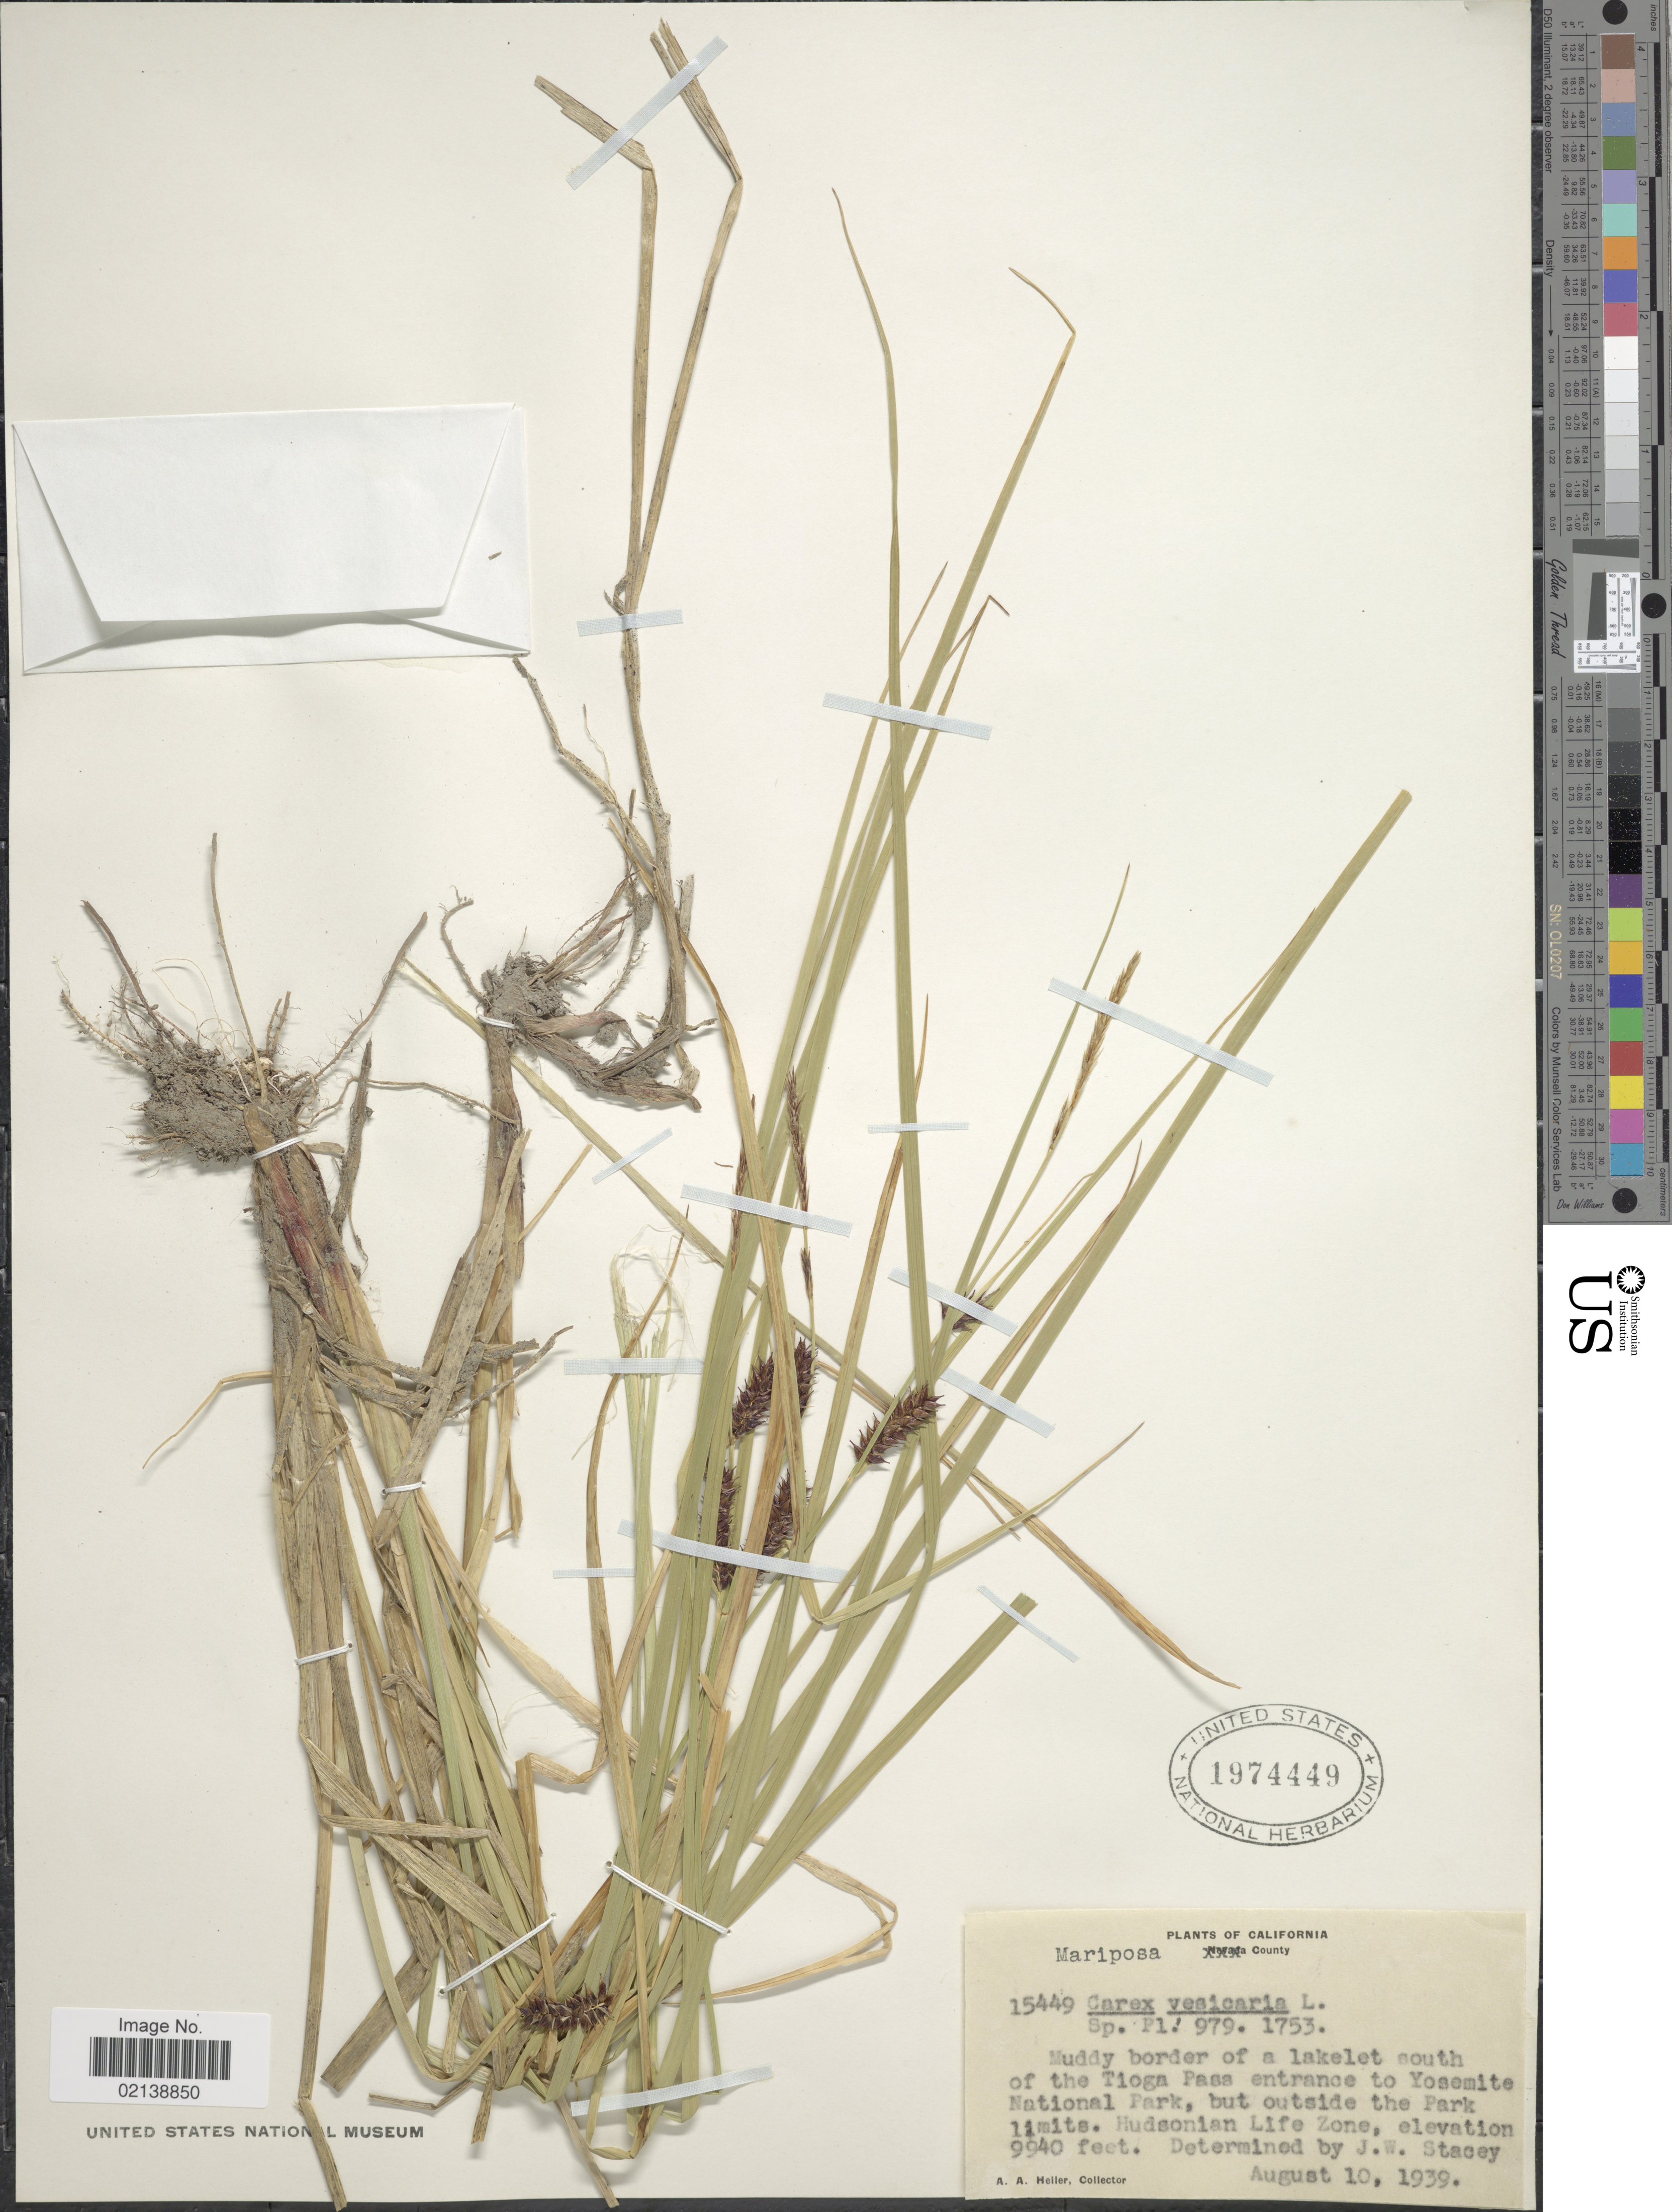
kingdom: Plantae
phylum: Tracheophyta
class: Liliopsida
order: Poales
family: Cyperaceae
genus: Carex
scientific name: Carex vesicaria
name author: L.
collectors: A. A. Heller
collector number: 15449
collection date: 1939-08-10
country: United States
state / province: California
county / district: Mariposa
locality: Mariposa County, Muddy border of a Lakelet south of the Tioga Pass entrance to Yosremite National Park, but outside the Park limits. Hudsonian Life Zone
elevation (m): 3030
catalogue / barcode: US 1974449